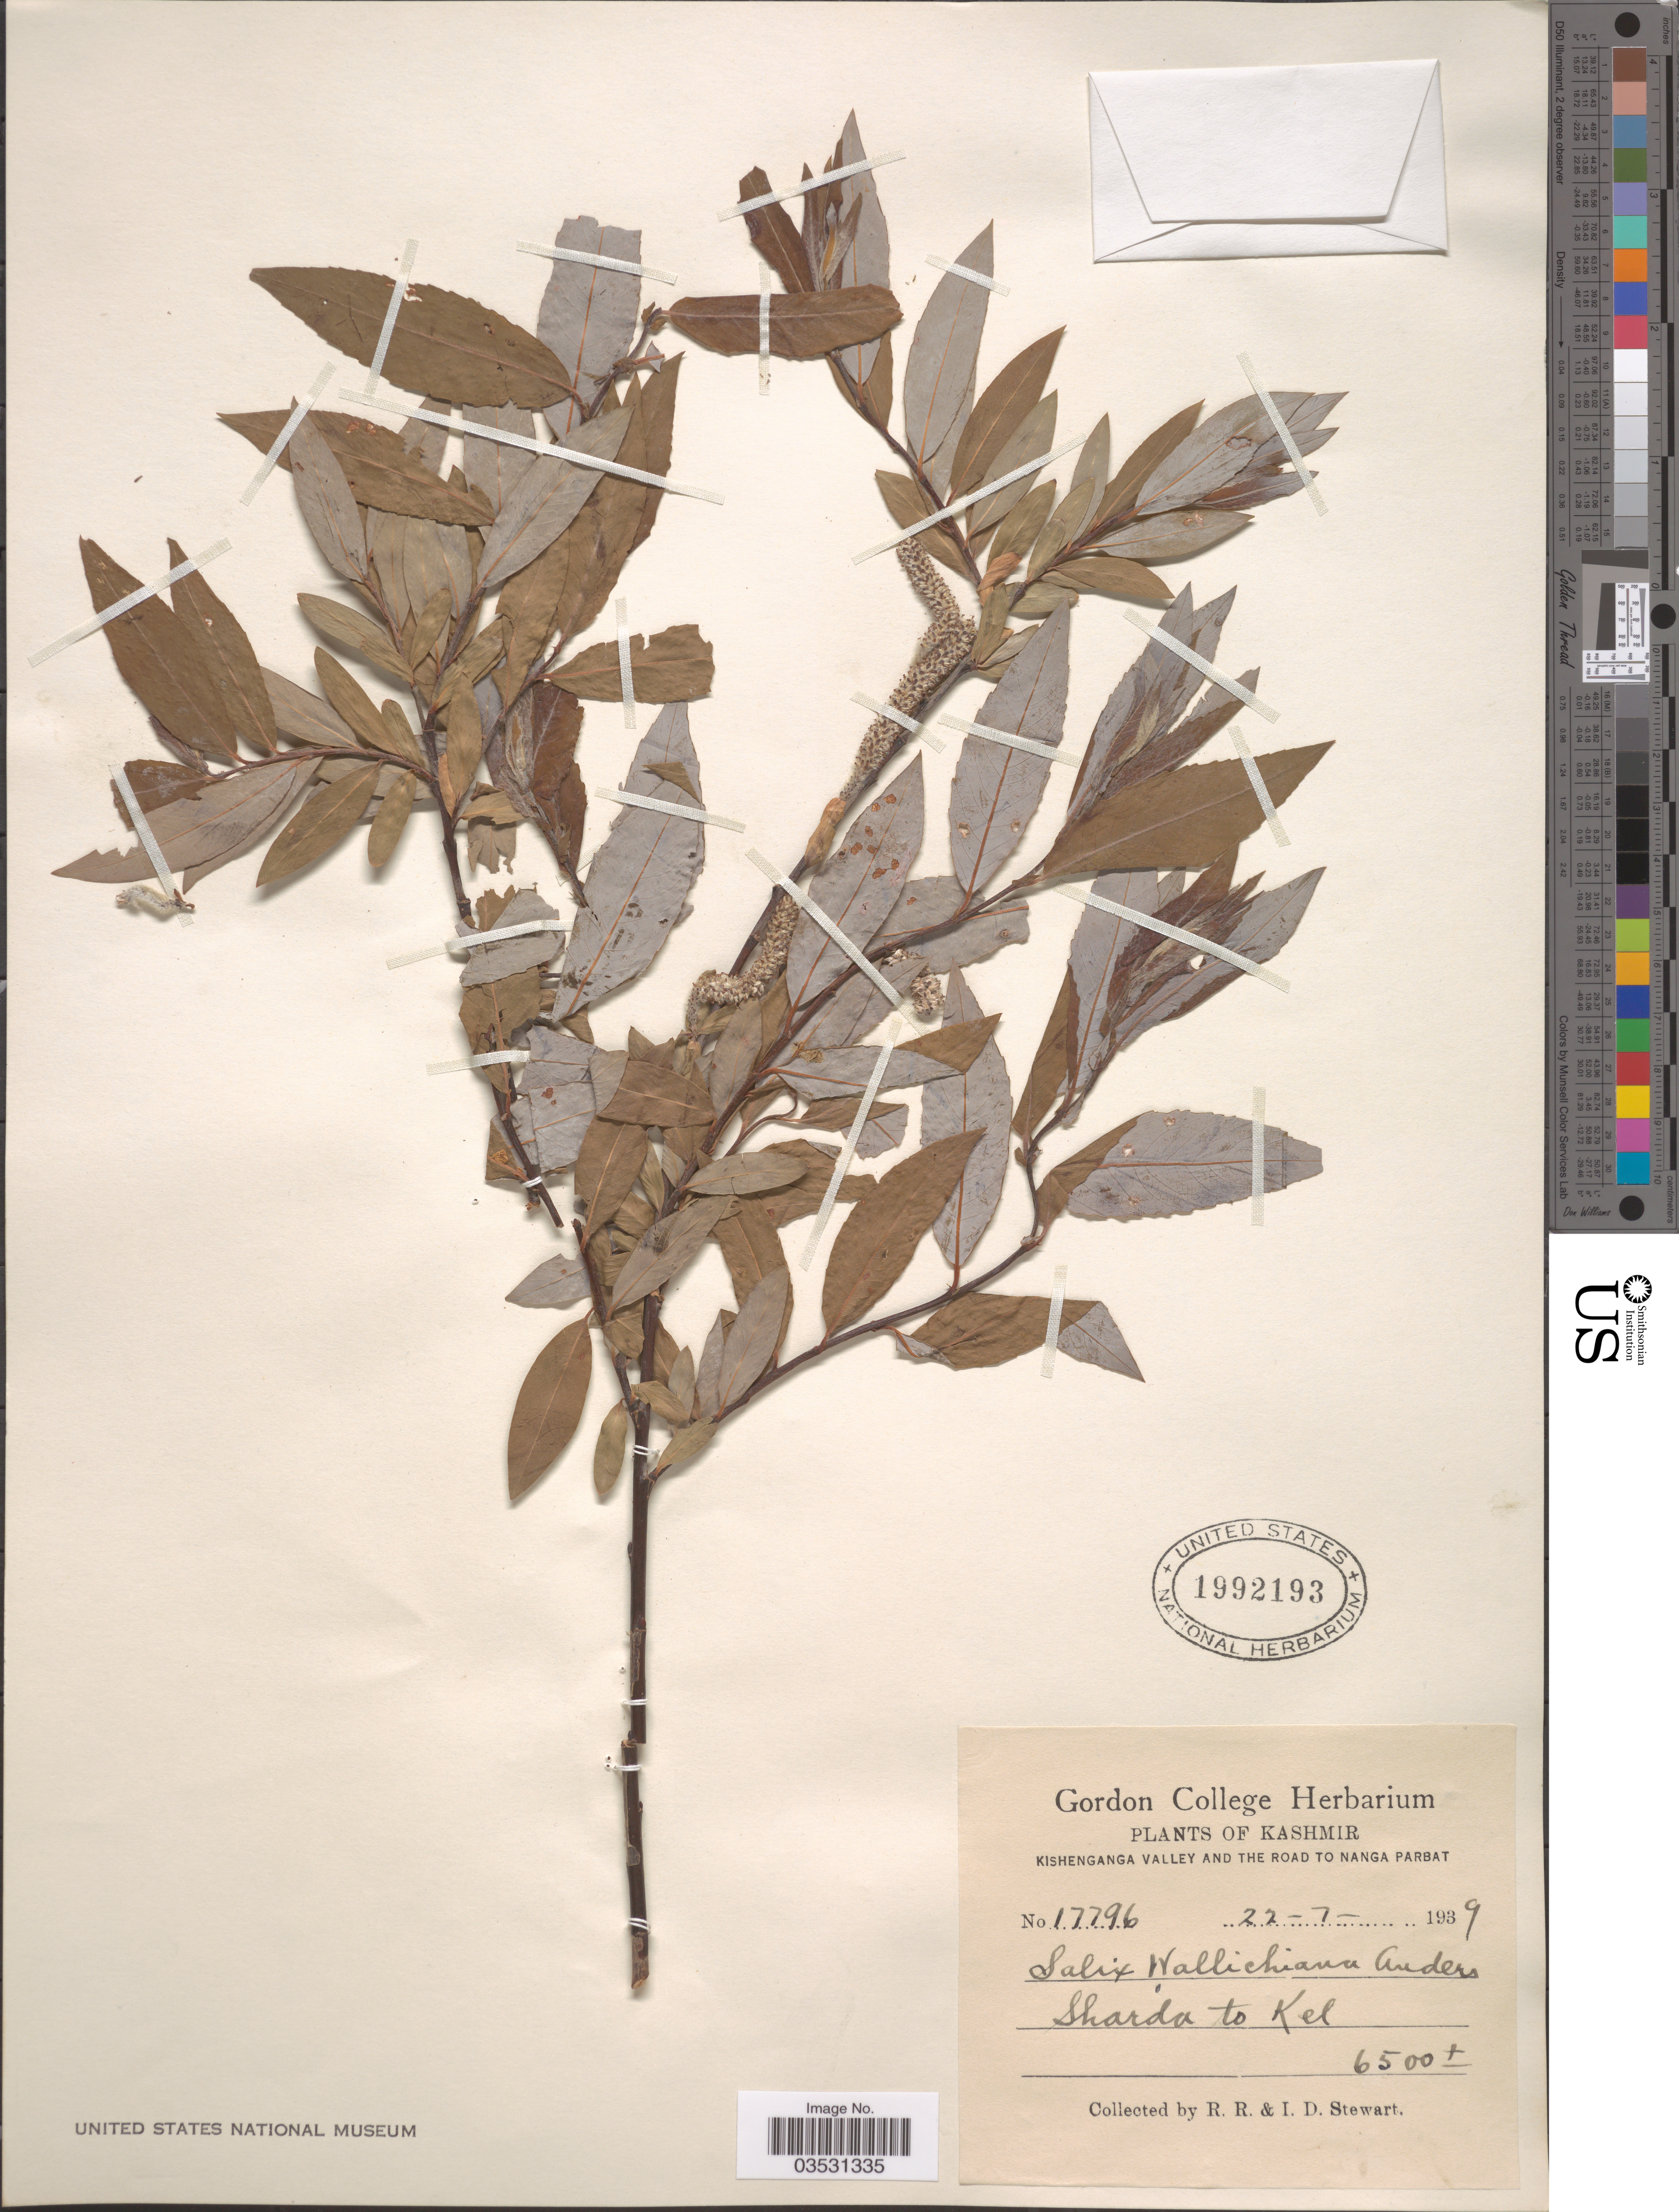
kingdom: Plantae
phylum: Tracheophyta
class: Magnoliopsida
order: Malpighiales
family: Salicaceae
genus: Salix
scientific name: Salix wallichiana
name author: Andersson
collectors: R. Stewart & I. Stewart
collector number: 17796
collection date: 1939-07-22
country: India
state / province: Jammu and Kashmir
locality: Kashmir. Kishenganga Valley and the road to Nanga Parbat. Sharda to Kel.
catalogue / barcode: US 1992193